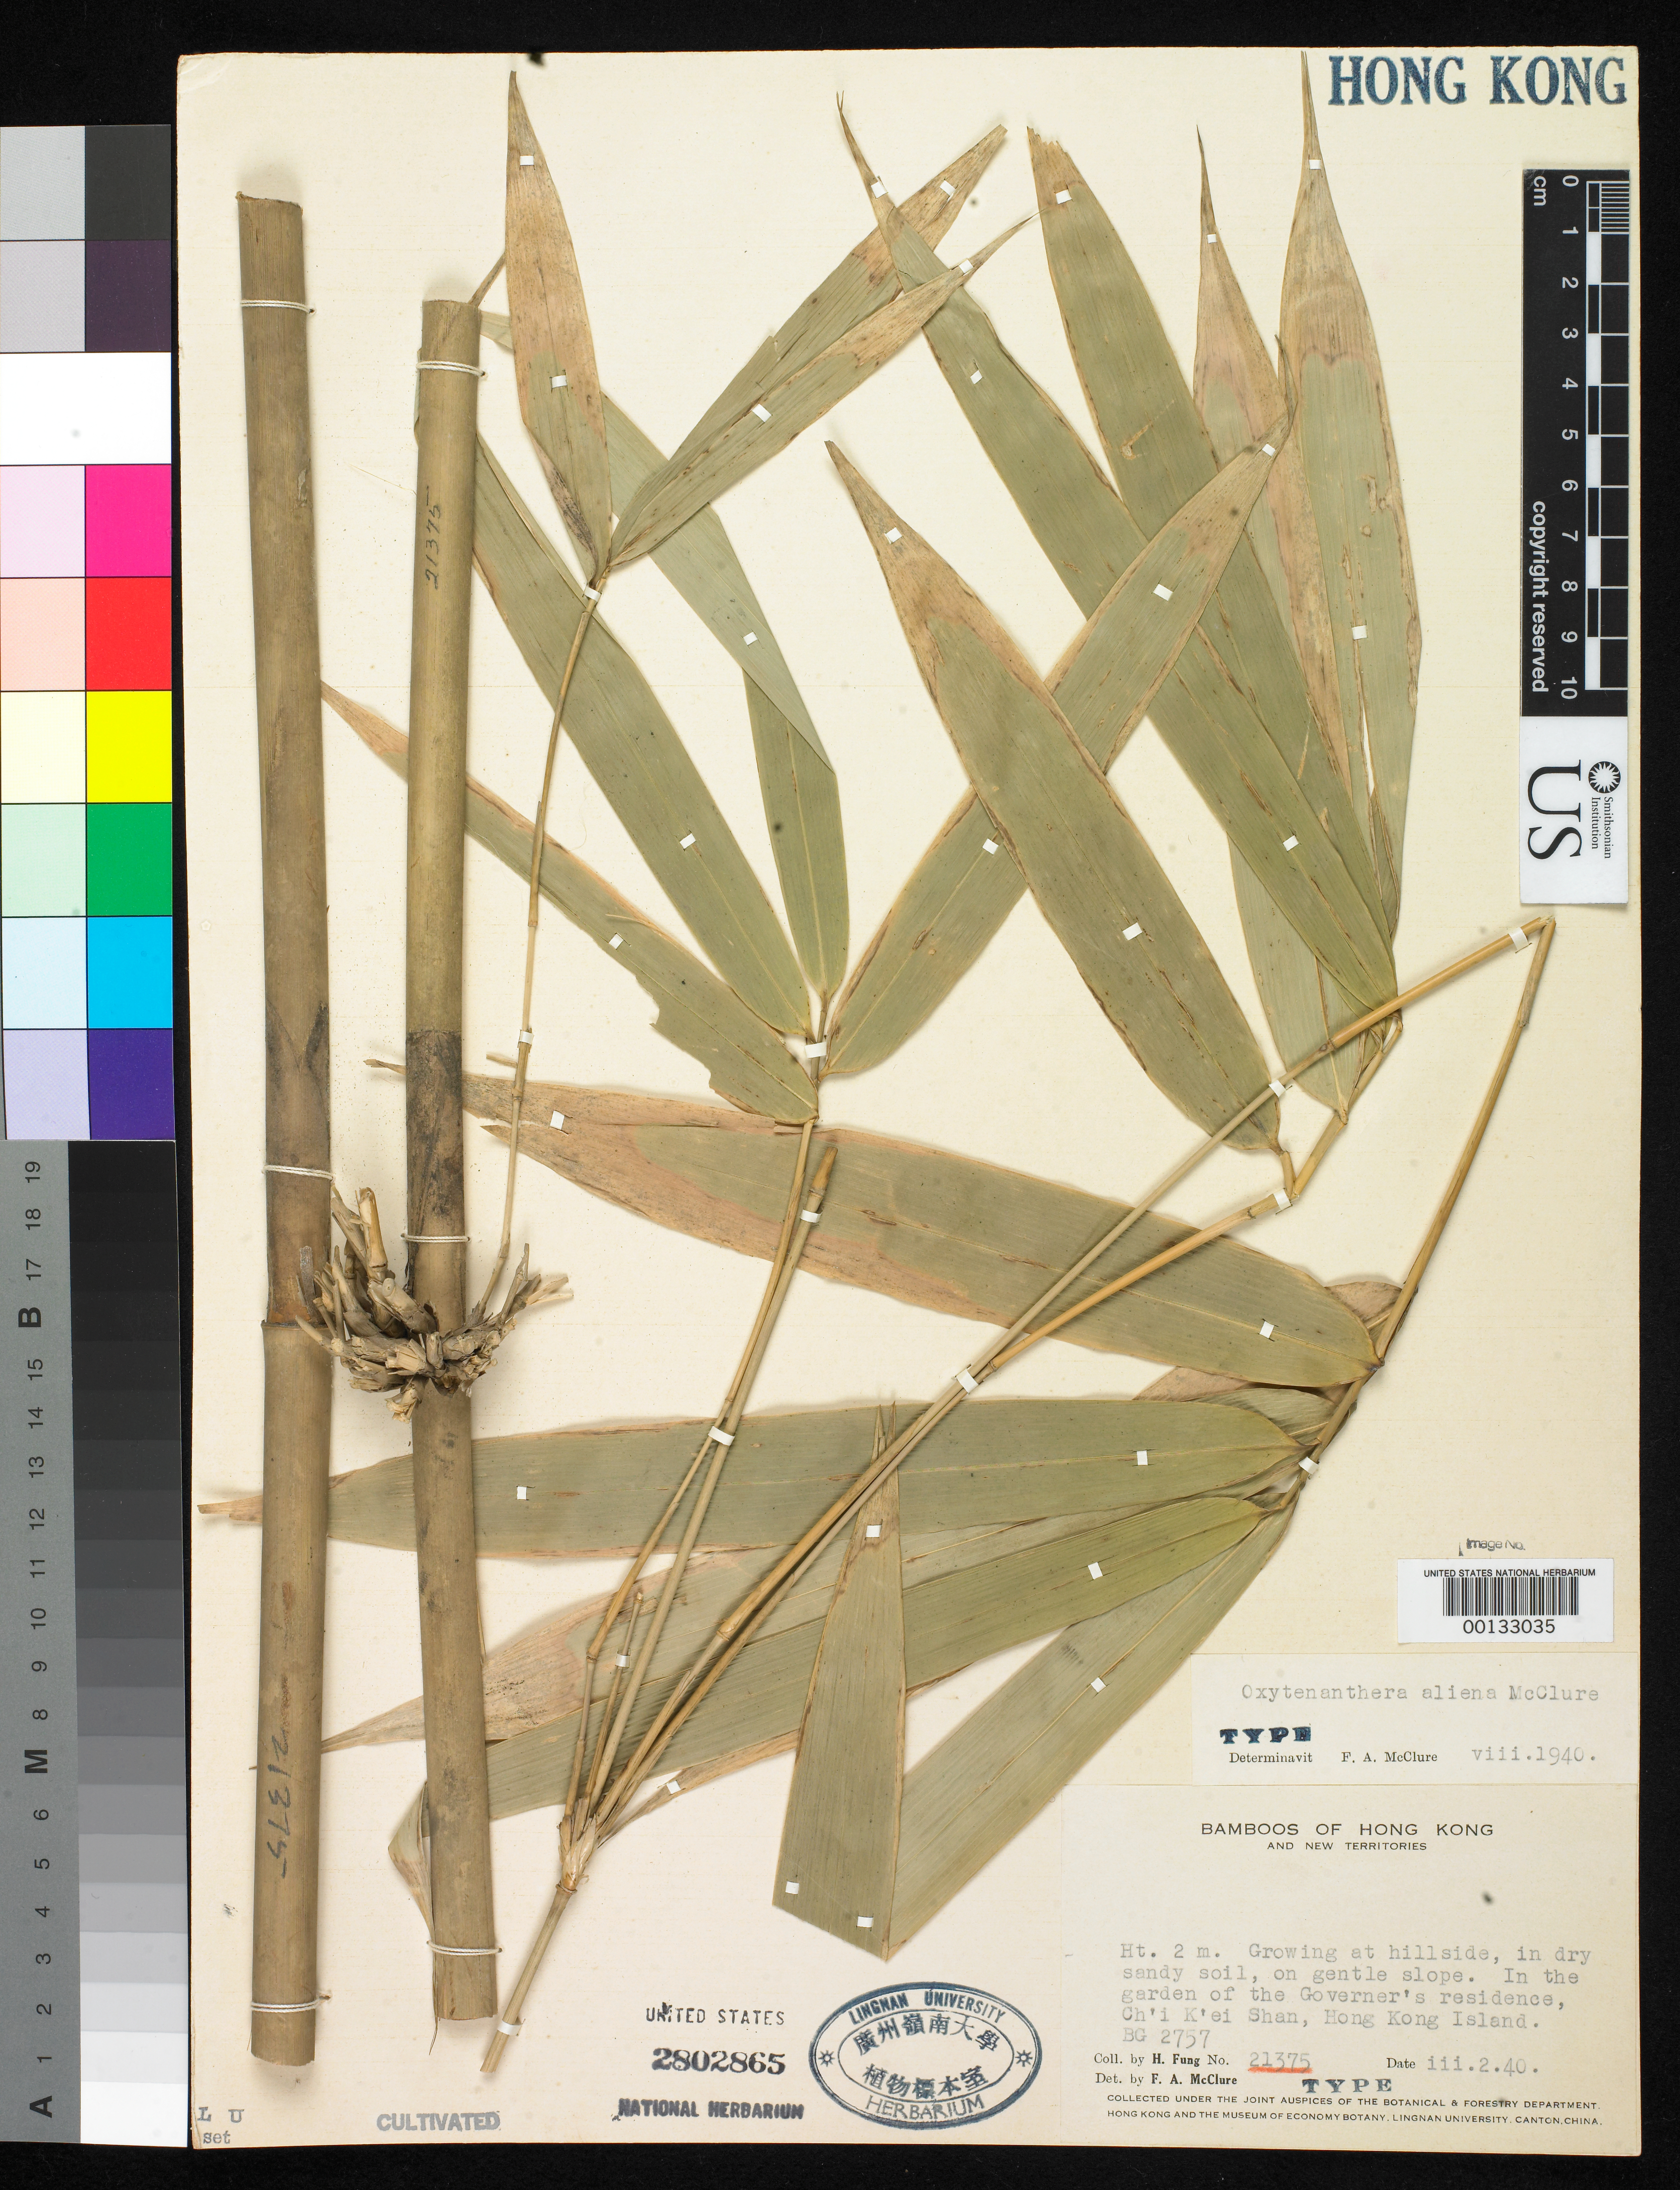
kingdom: Plantae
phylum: Tracheophyta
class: Liliopsida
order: Poales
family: Poaceae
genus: Oxytenanthera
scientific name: Oxytenanthera aliena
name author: McClure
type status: Type Collection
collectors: H. L. Fung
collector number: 21375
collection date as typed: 02 Mar 1940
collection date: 1940-03-02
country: China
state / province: Hong Kong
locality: Ch'i K'ei shan.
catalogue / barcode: US 2802865